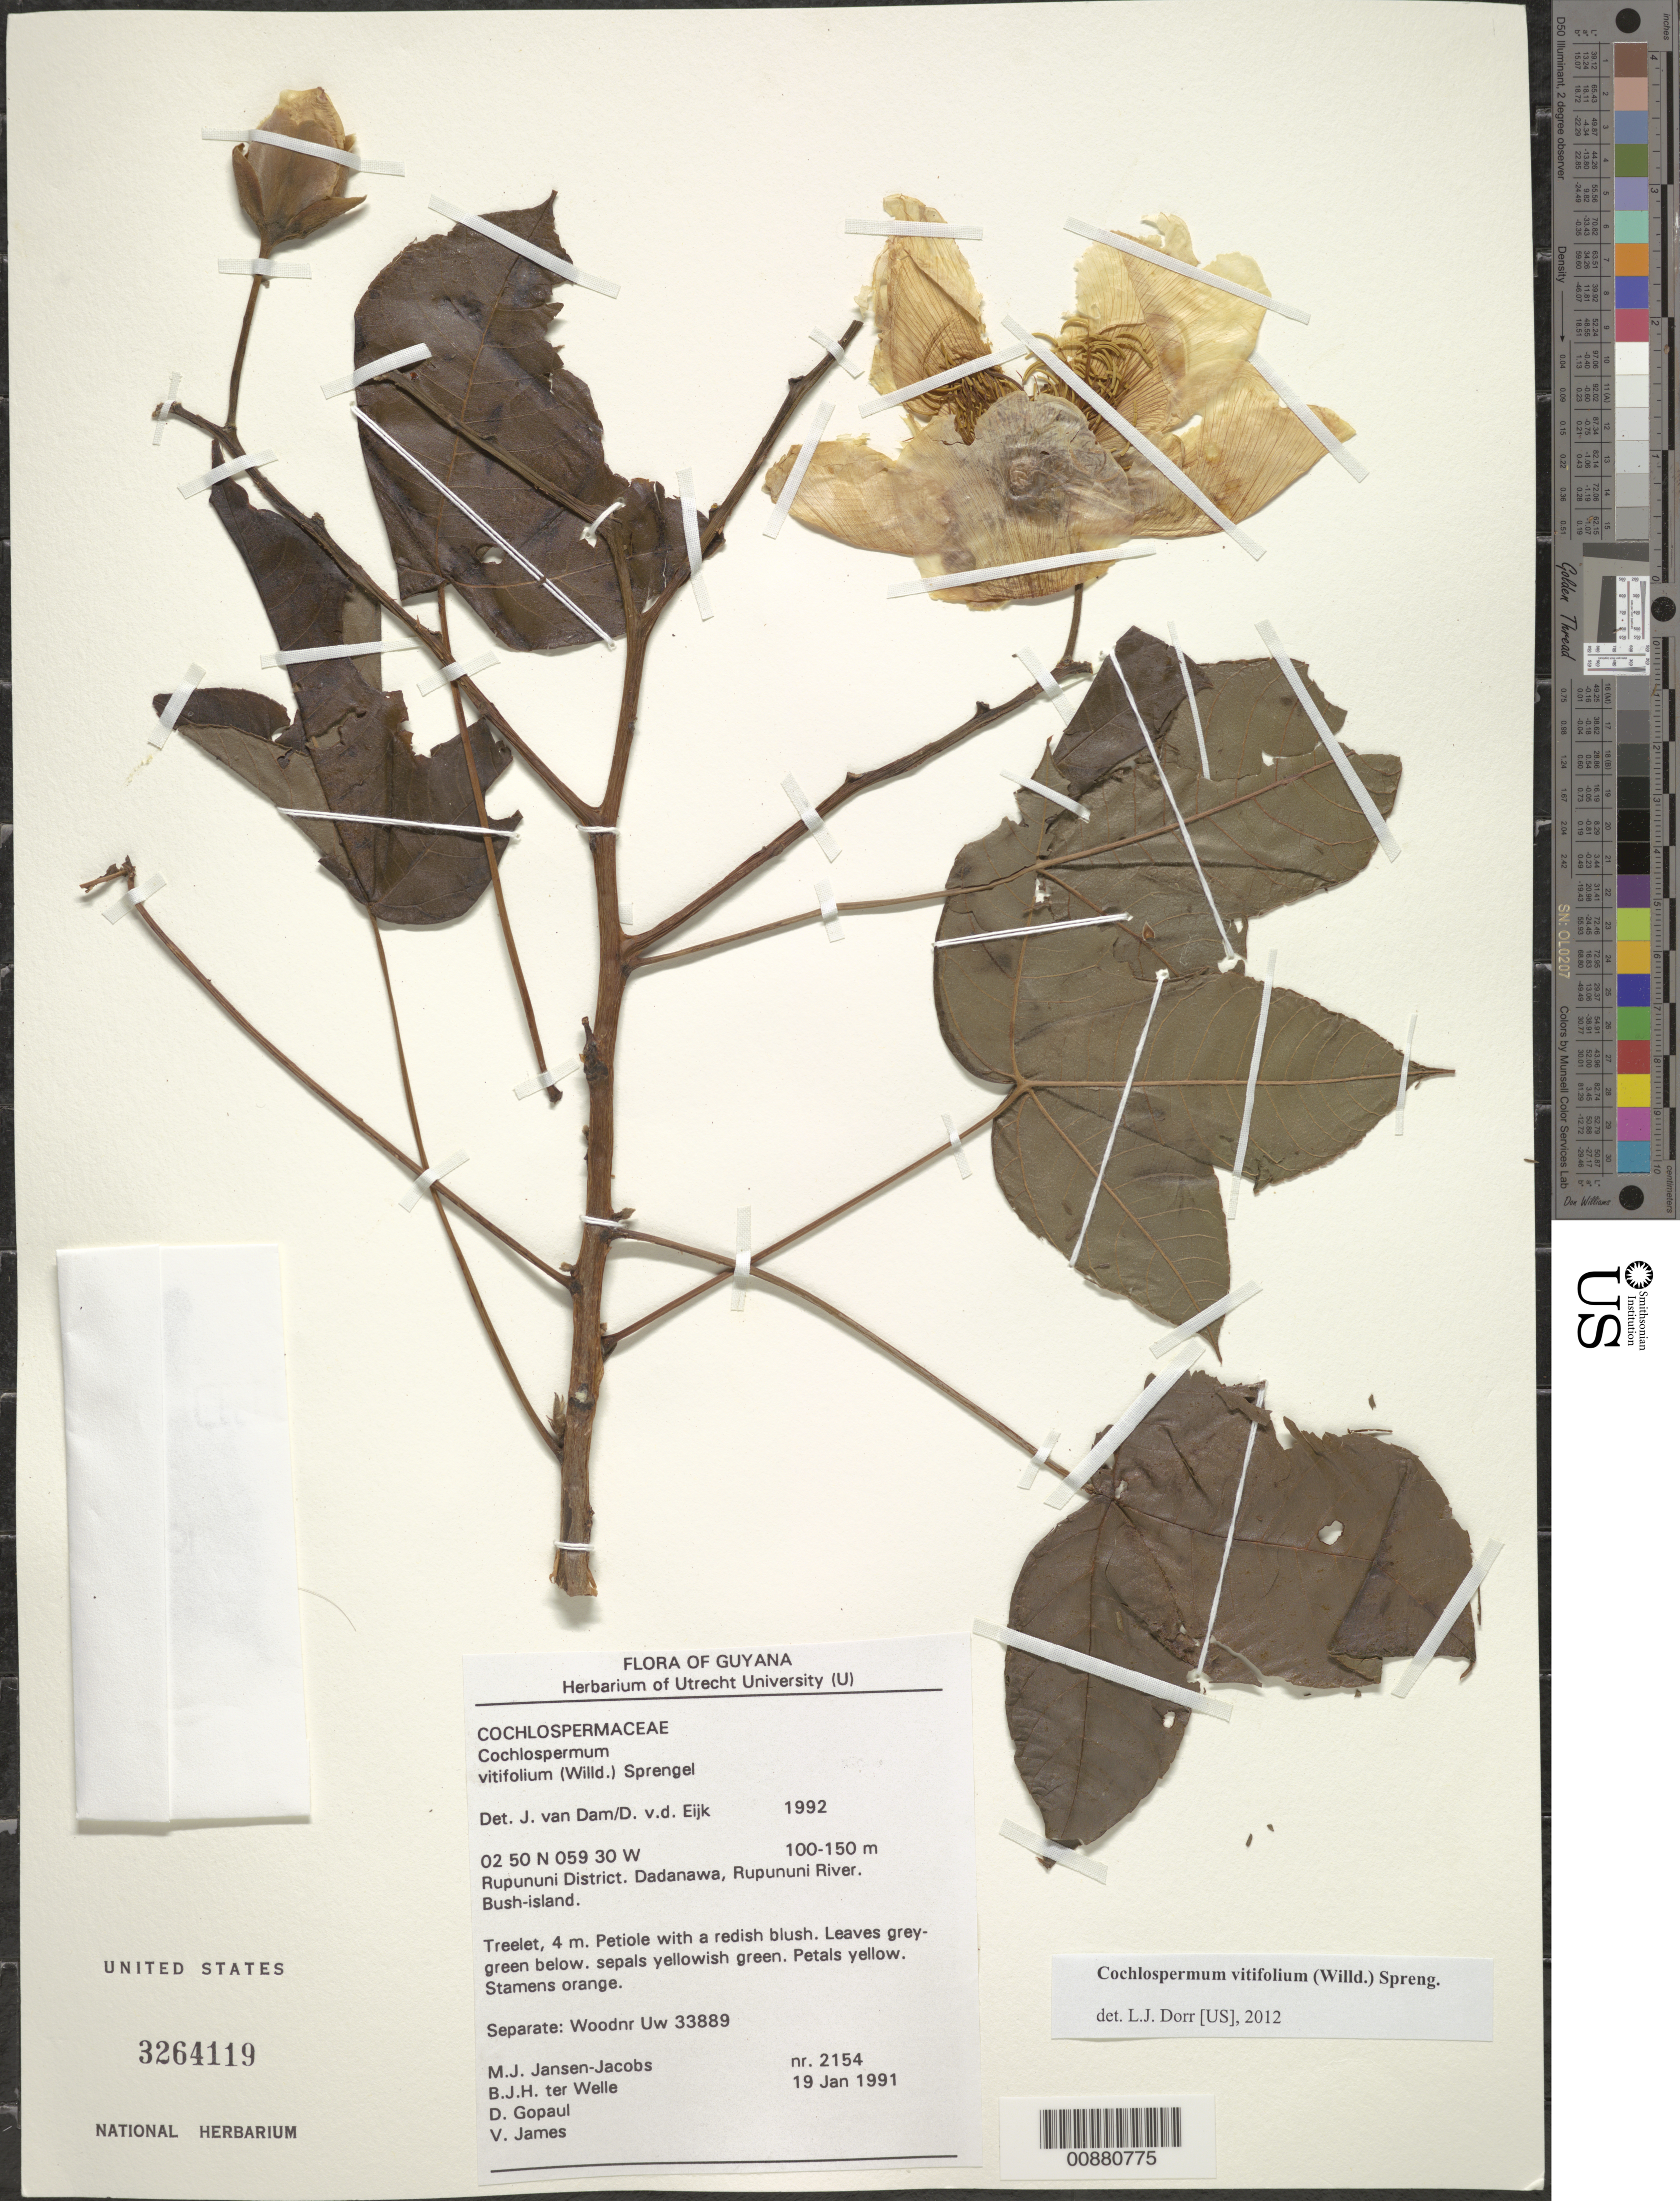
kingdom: Plantae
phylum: Tracheophyta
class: Magnoliopsida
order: Malvales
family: Cochlospermaceae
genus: Cochlospermum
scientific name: Cochlospermum vitifolium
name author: (Willd.) Spreng.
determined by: Dam, J. A.; Eijk, D. v.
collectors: M. J. Jansen-Jacobs, B. Welle, D. Gopaul & V. James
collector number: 2154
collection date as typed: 19-Jan-91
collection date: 1991-01-19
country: Guyana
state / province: U. Takutu-U. Essequibo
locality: Dadanawa, Rupununi River, Rupununi District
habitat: Bush island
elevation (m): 100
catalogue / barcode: US 3264119